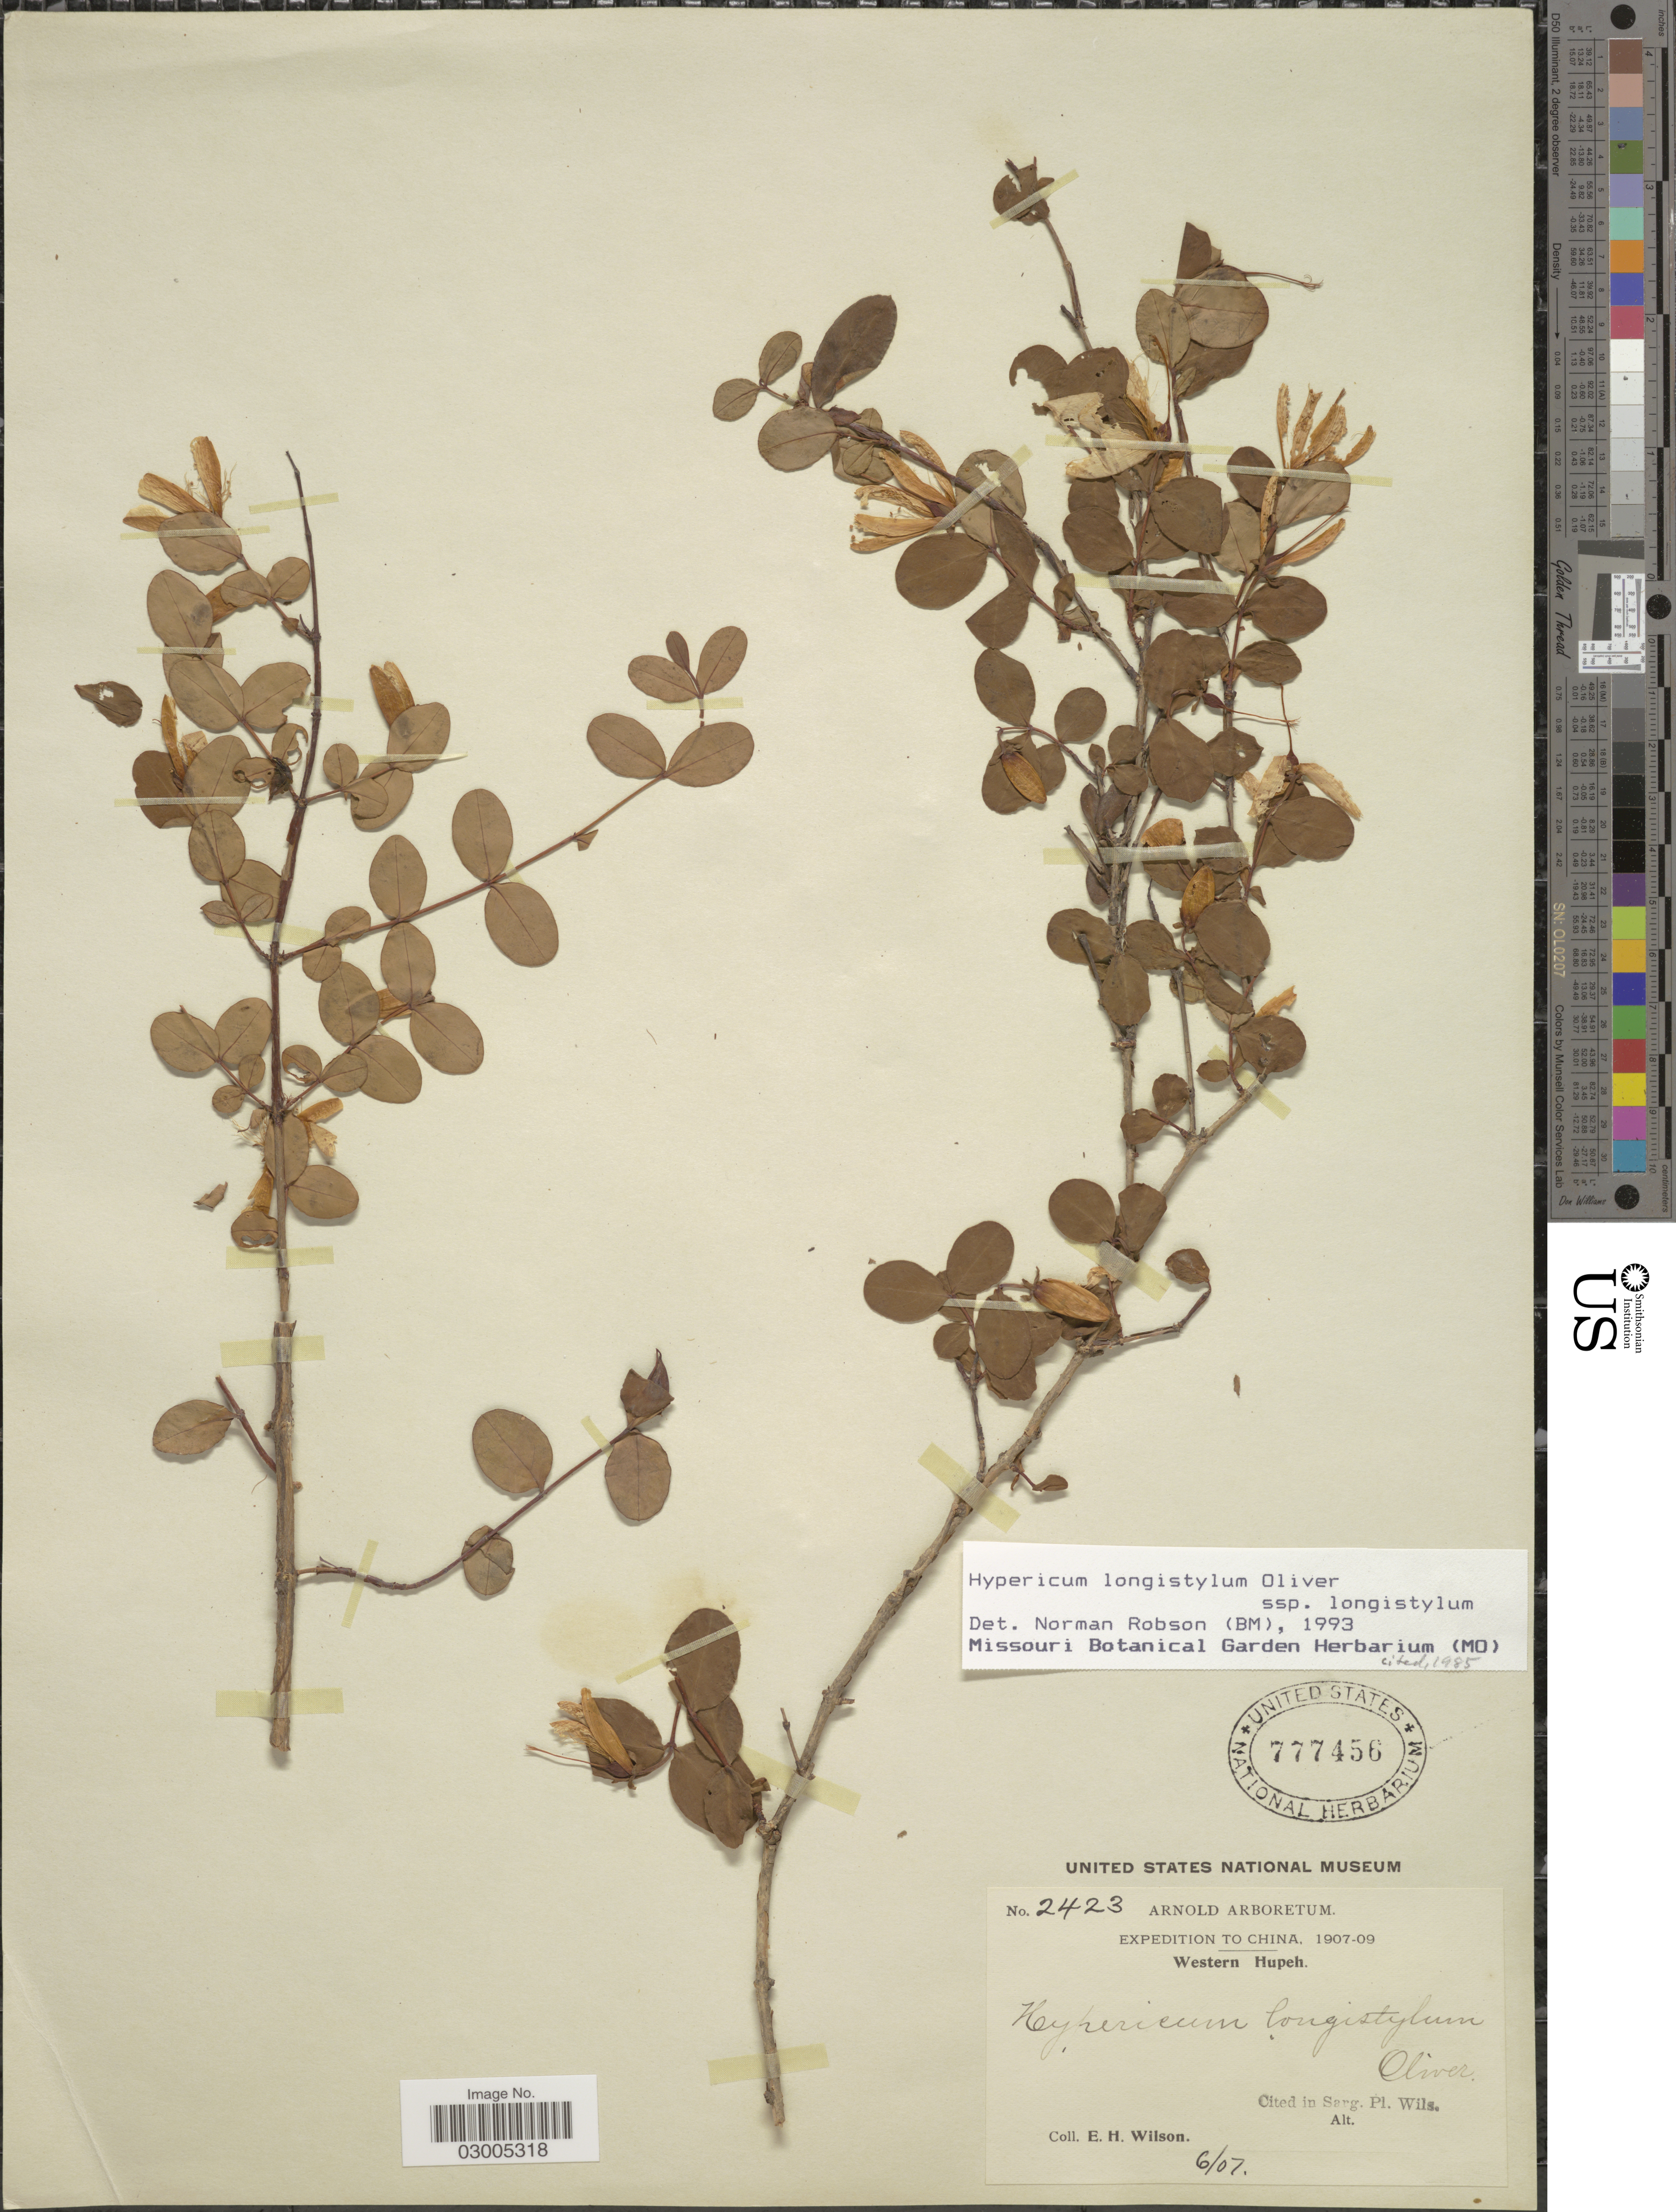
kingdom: Plantae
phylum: Tracheophyta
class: Magnoliopsida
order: Malpighiales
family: Hypericaceae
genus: Hypericum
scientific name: Hypericum longistylum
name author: Oliv.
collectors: E. Wilson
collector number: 2423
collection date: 1907-06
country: China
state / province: Hubei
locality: Western Hupeh.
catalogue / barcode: US 777456